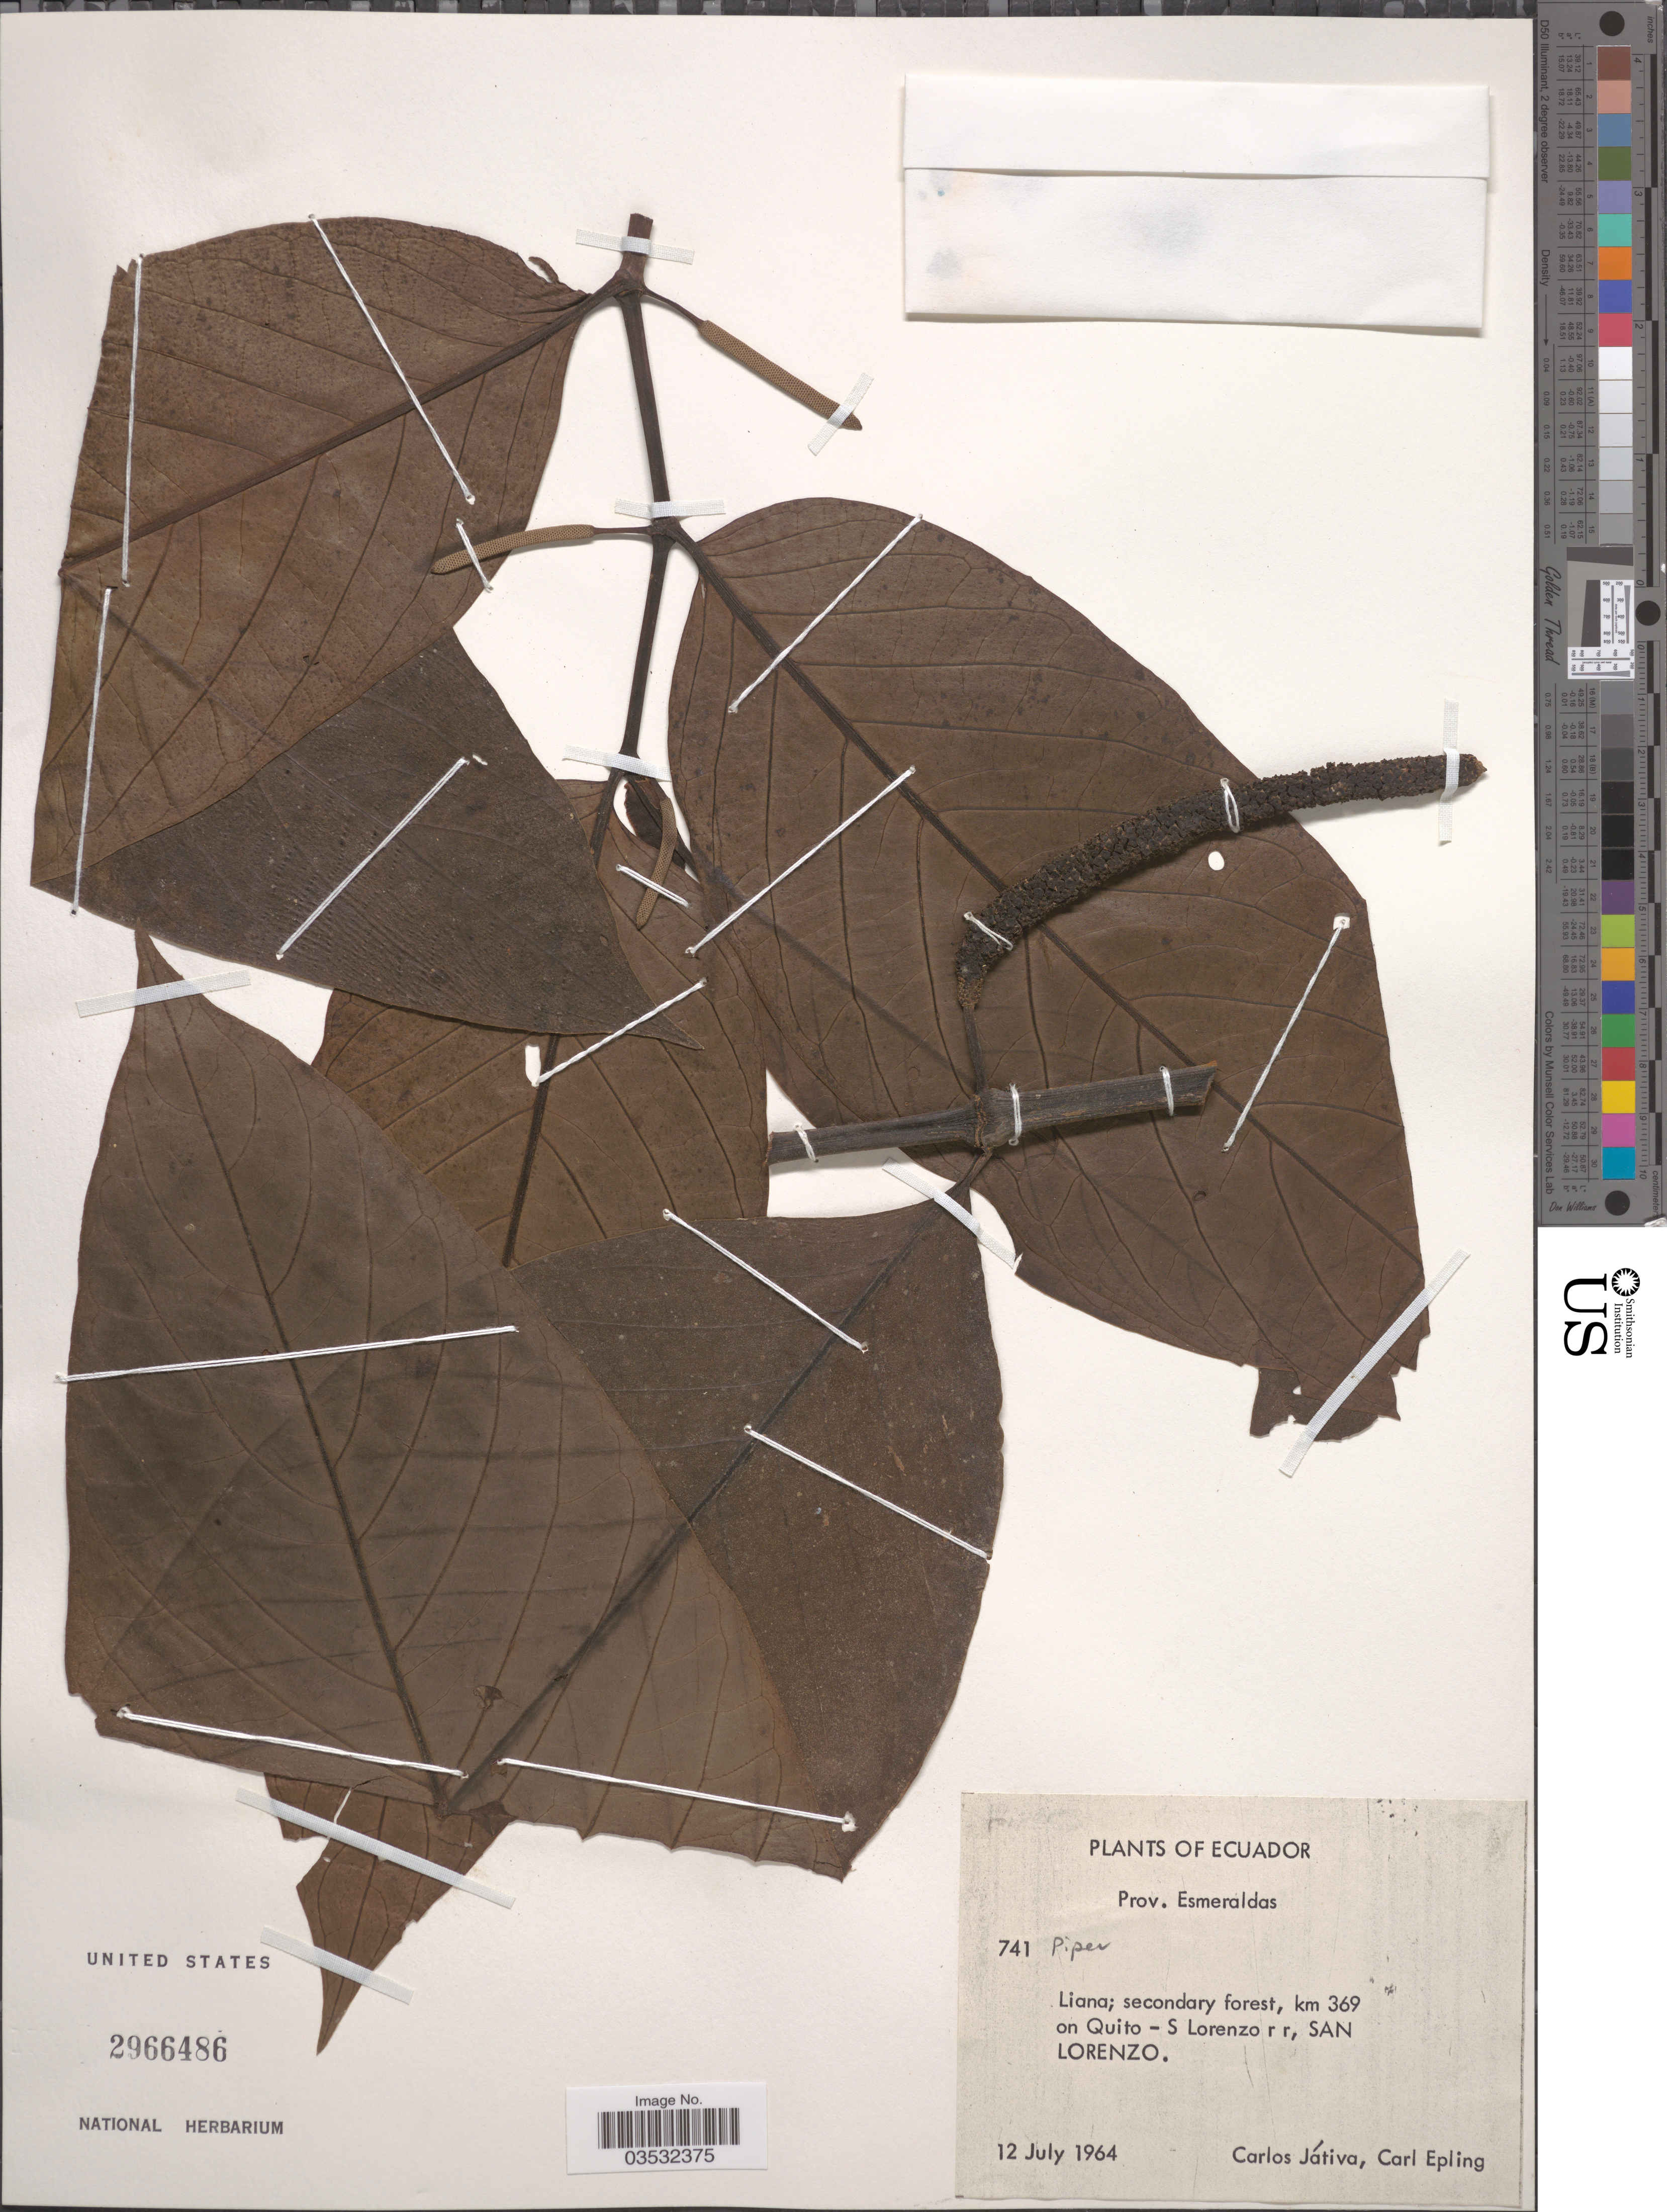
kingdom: Plantae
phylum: Tracheophyta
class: Magnoliopsida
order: Piperales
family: Piperaceae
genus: Piper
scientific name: Piper sp.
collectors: C. D. Játiva & C. C. Epling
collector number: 741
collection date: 1964-07-12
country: Ecuador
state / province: Esmeraldas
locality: Secondary forest, km 369 on Quito - S Lorenzo r r, San Lorenzo.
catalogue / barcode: US 2966486